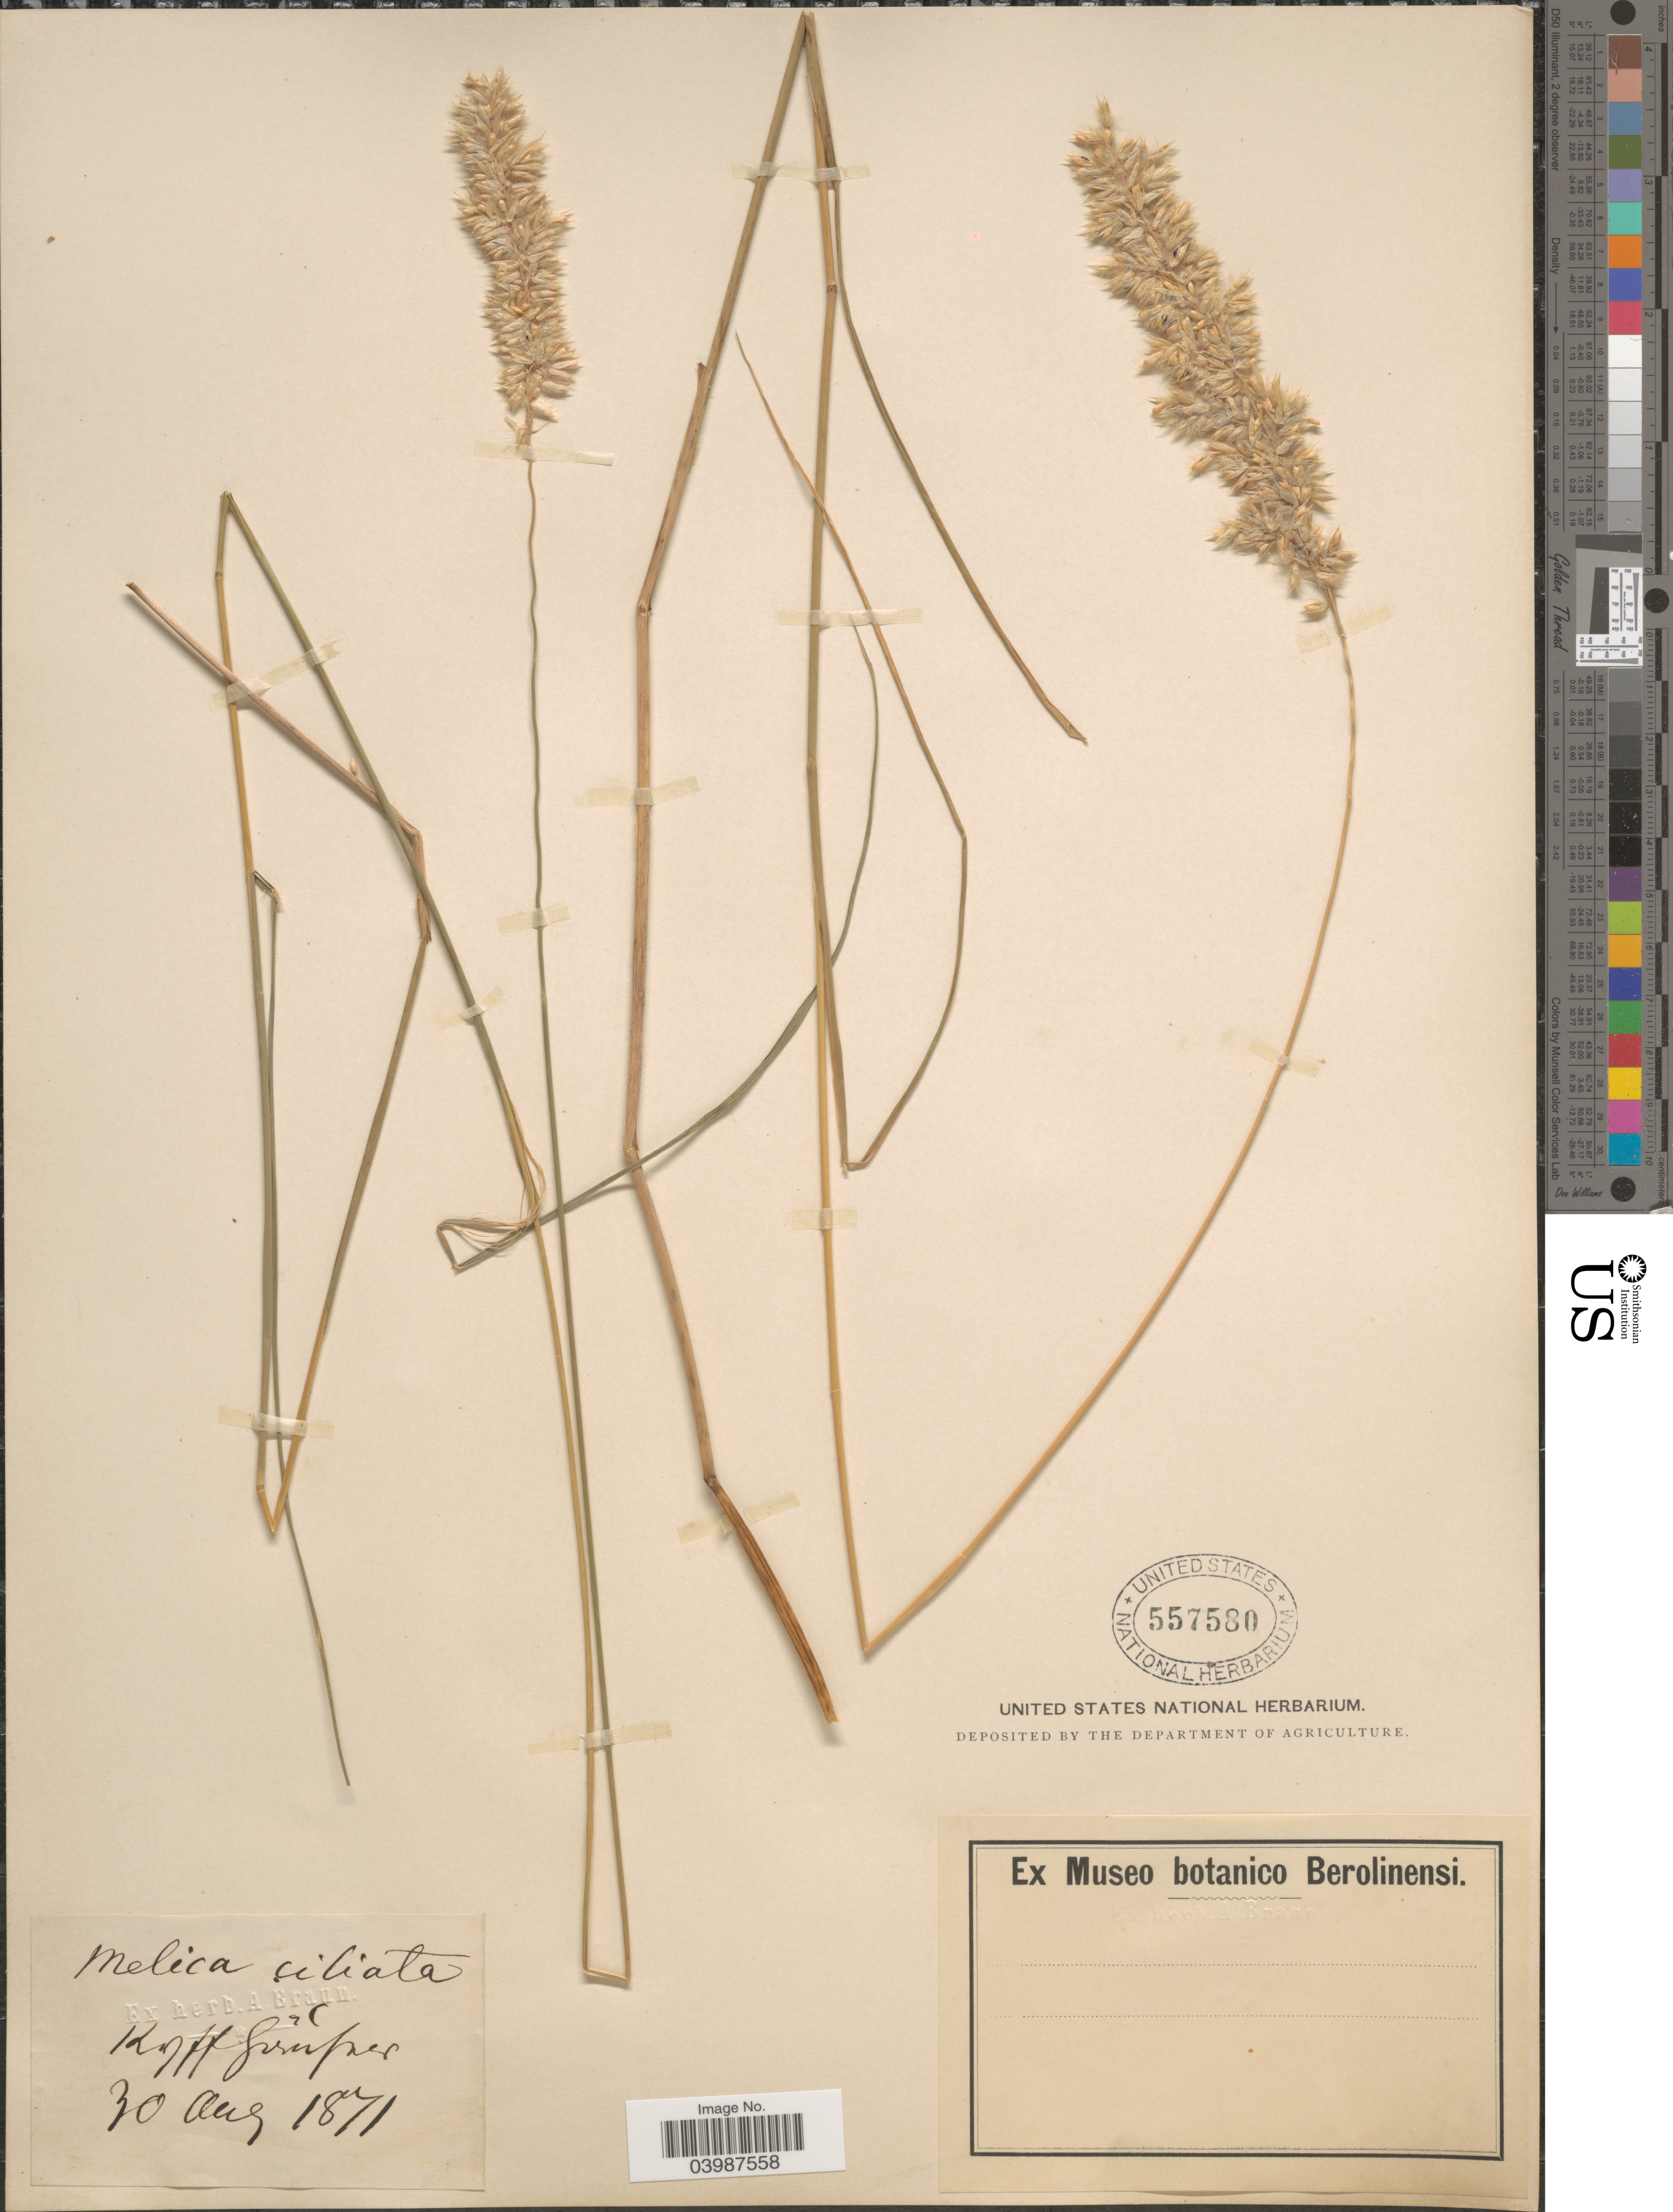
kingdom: Plantae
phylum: Tracheophyta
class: Liliopsida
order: Poales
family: Poaceae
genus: Melica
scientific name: Melica ciliata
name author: L.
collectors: ex herb. A. Braun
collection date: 1871-08-30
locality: Koffsûpher [interpreted].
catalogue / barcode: US 557580